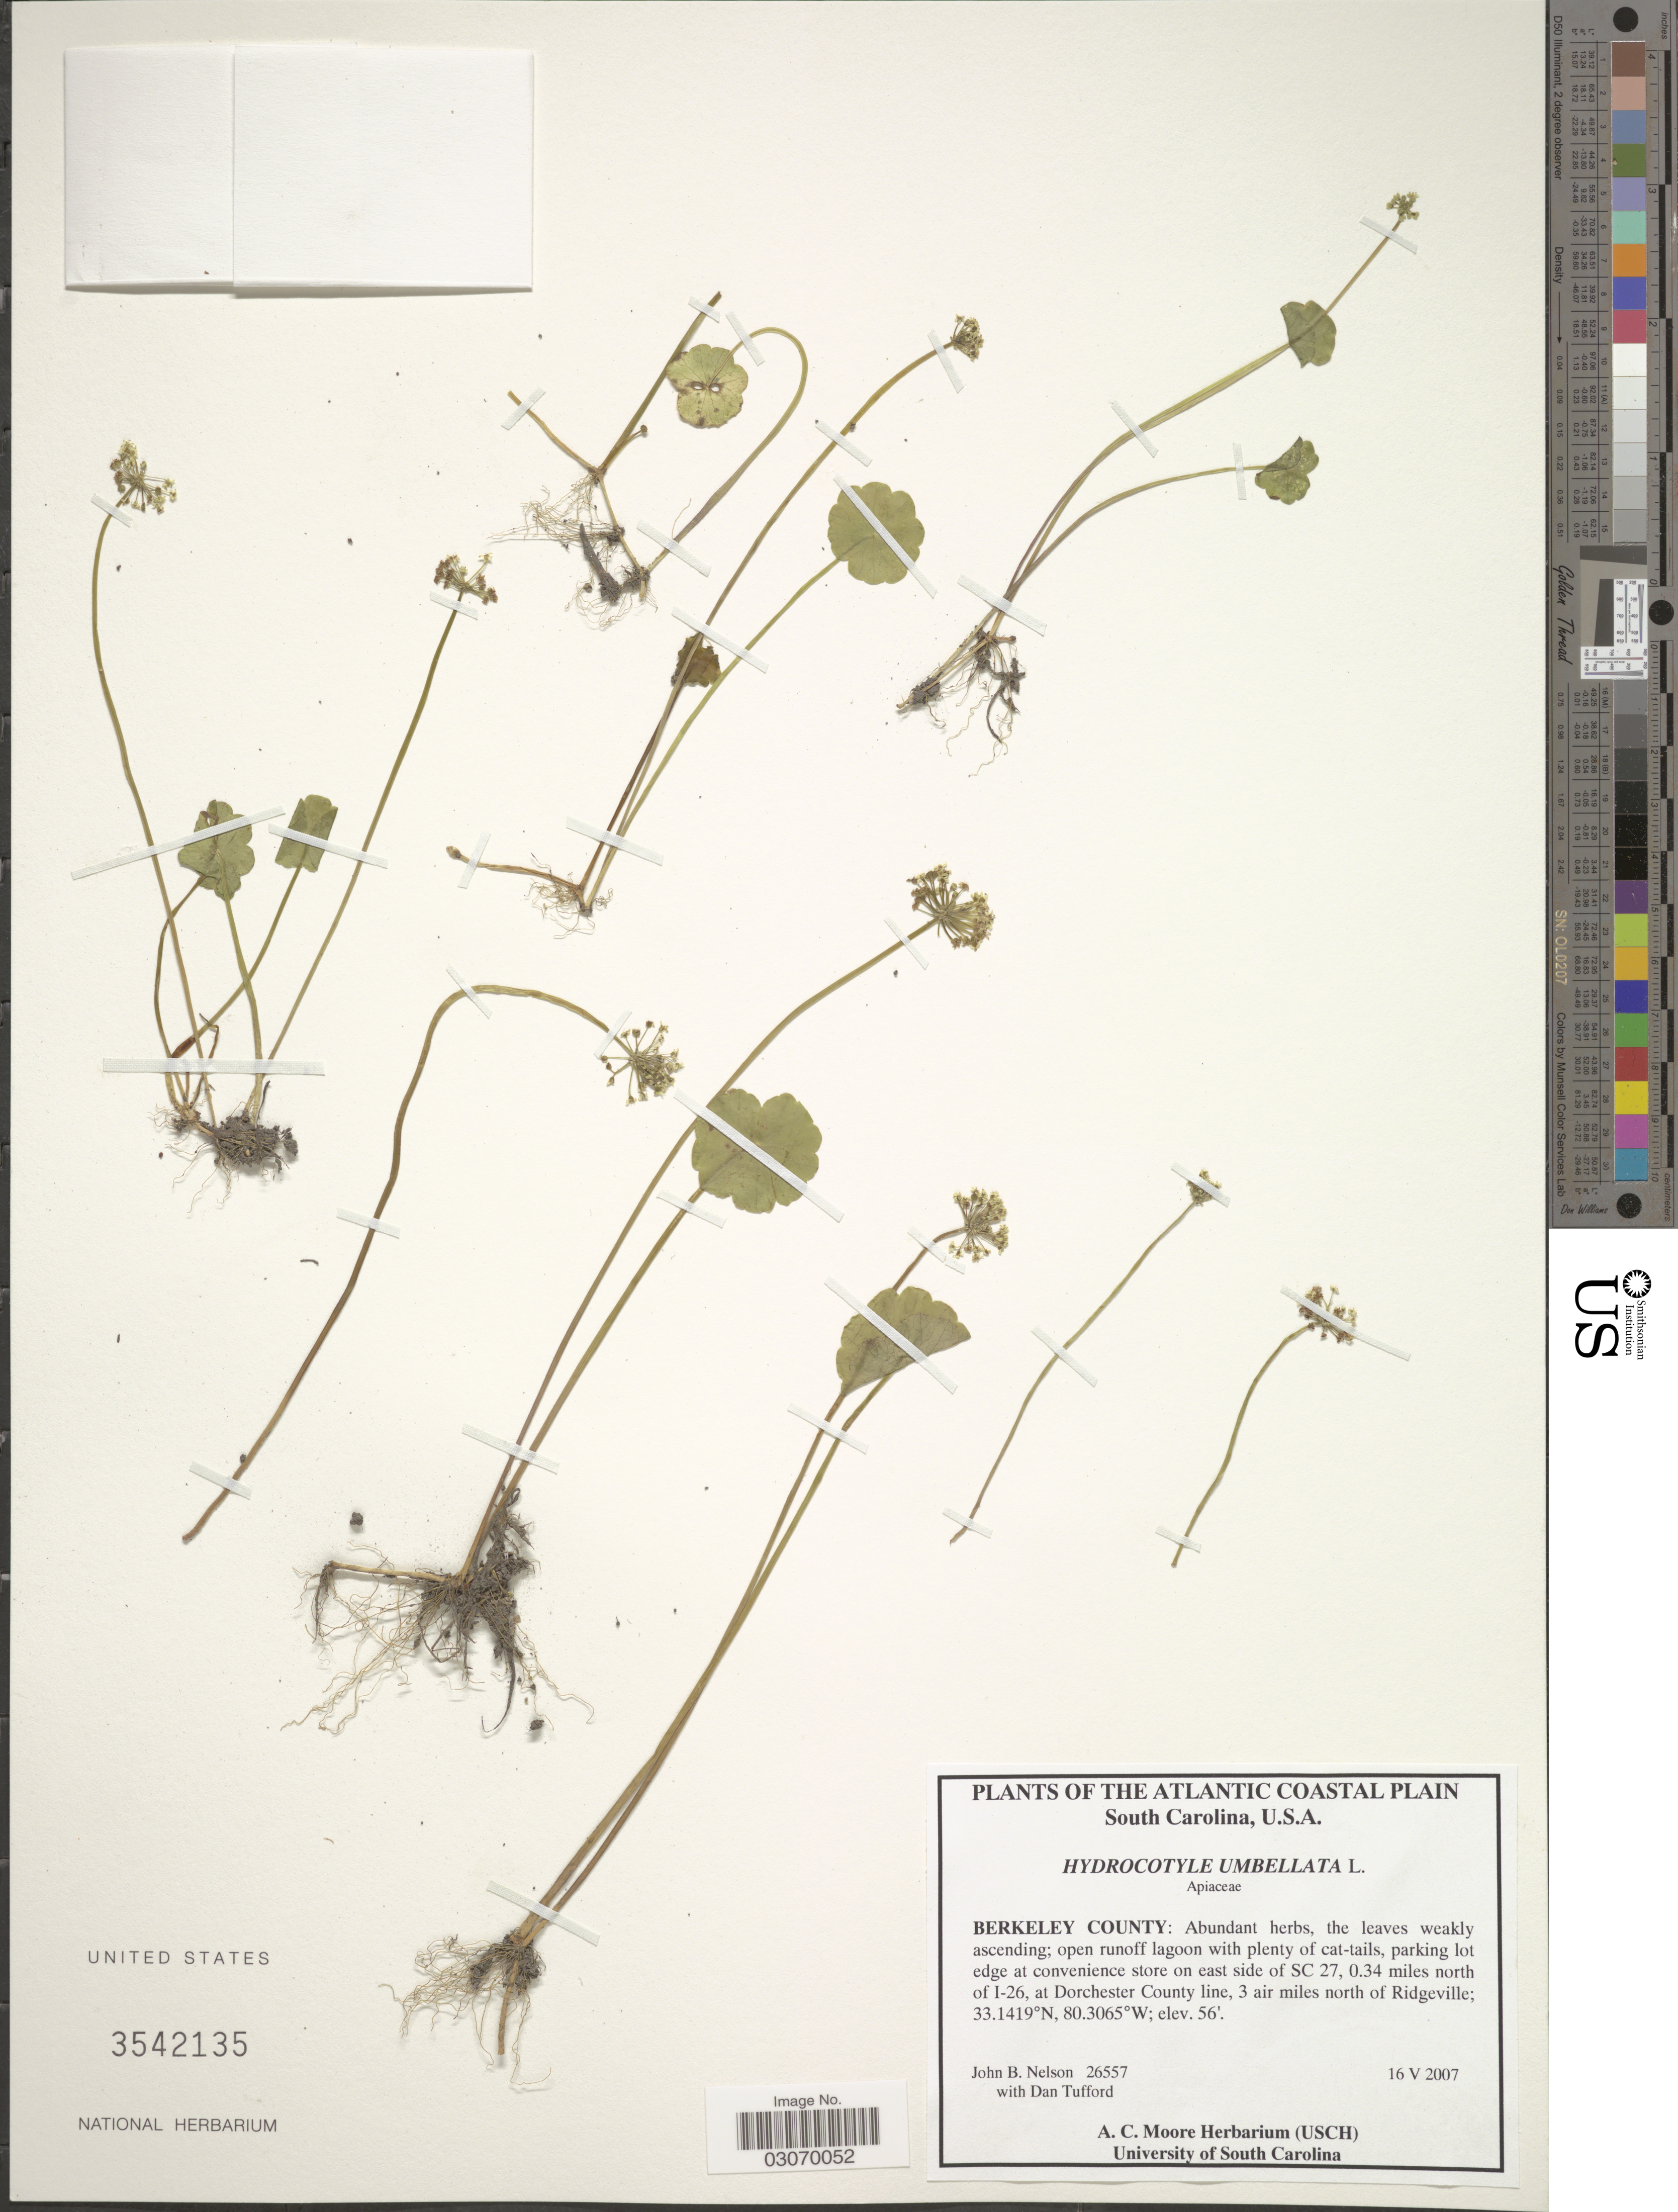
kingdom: Plantae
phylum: Tracheophyta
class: Magnoliopsida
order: Apiales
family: Araliaceae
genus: Hydrocotyle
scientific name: Hydrocotyle umbellata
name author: L.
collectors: J. Nelson & D. Tufford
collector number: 26557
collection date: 2007-05-16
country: United States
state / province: South Carolina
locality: The Atlantic Coastal Plain. Berkeley County: open runoff lagoon with plenty of cat-tails, parking lot edge of convenience store on east side of SC 27, 0.34 miles north of I-26, at Dorchester County line, 3 air miles north of Ridgeville.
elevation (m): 17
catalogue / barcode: US 3542135